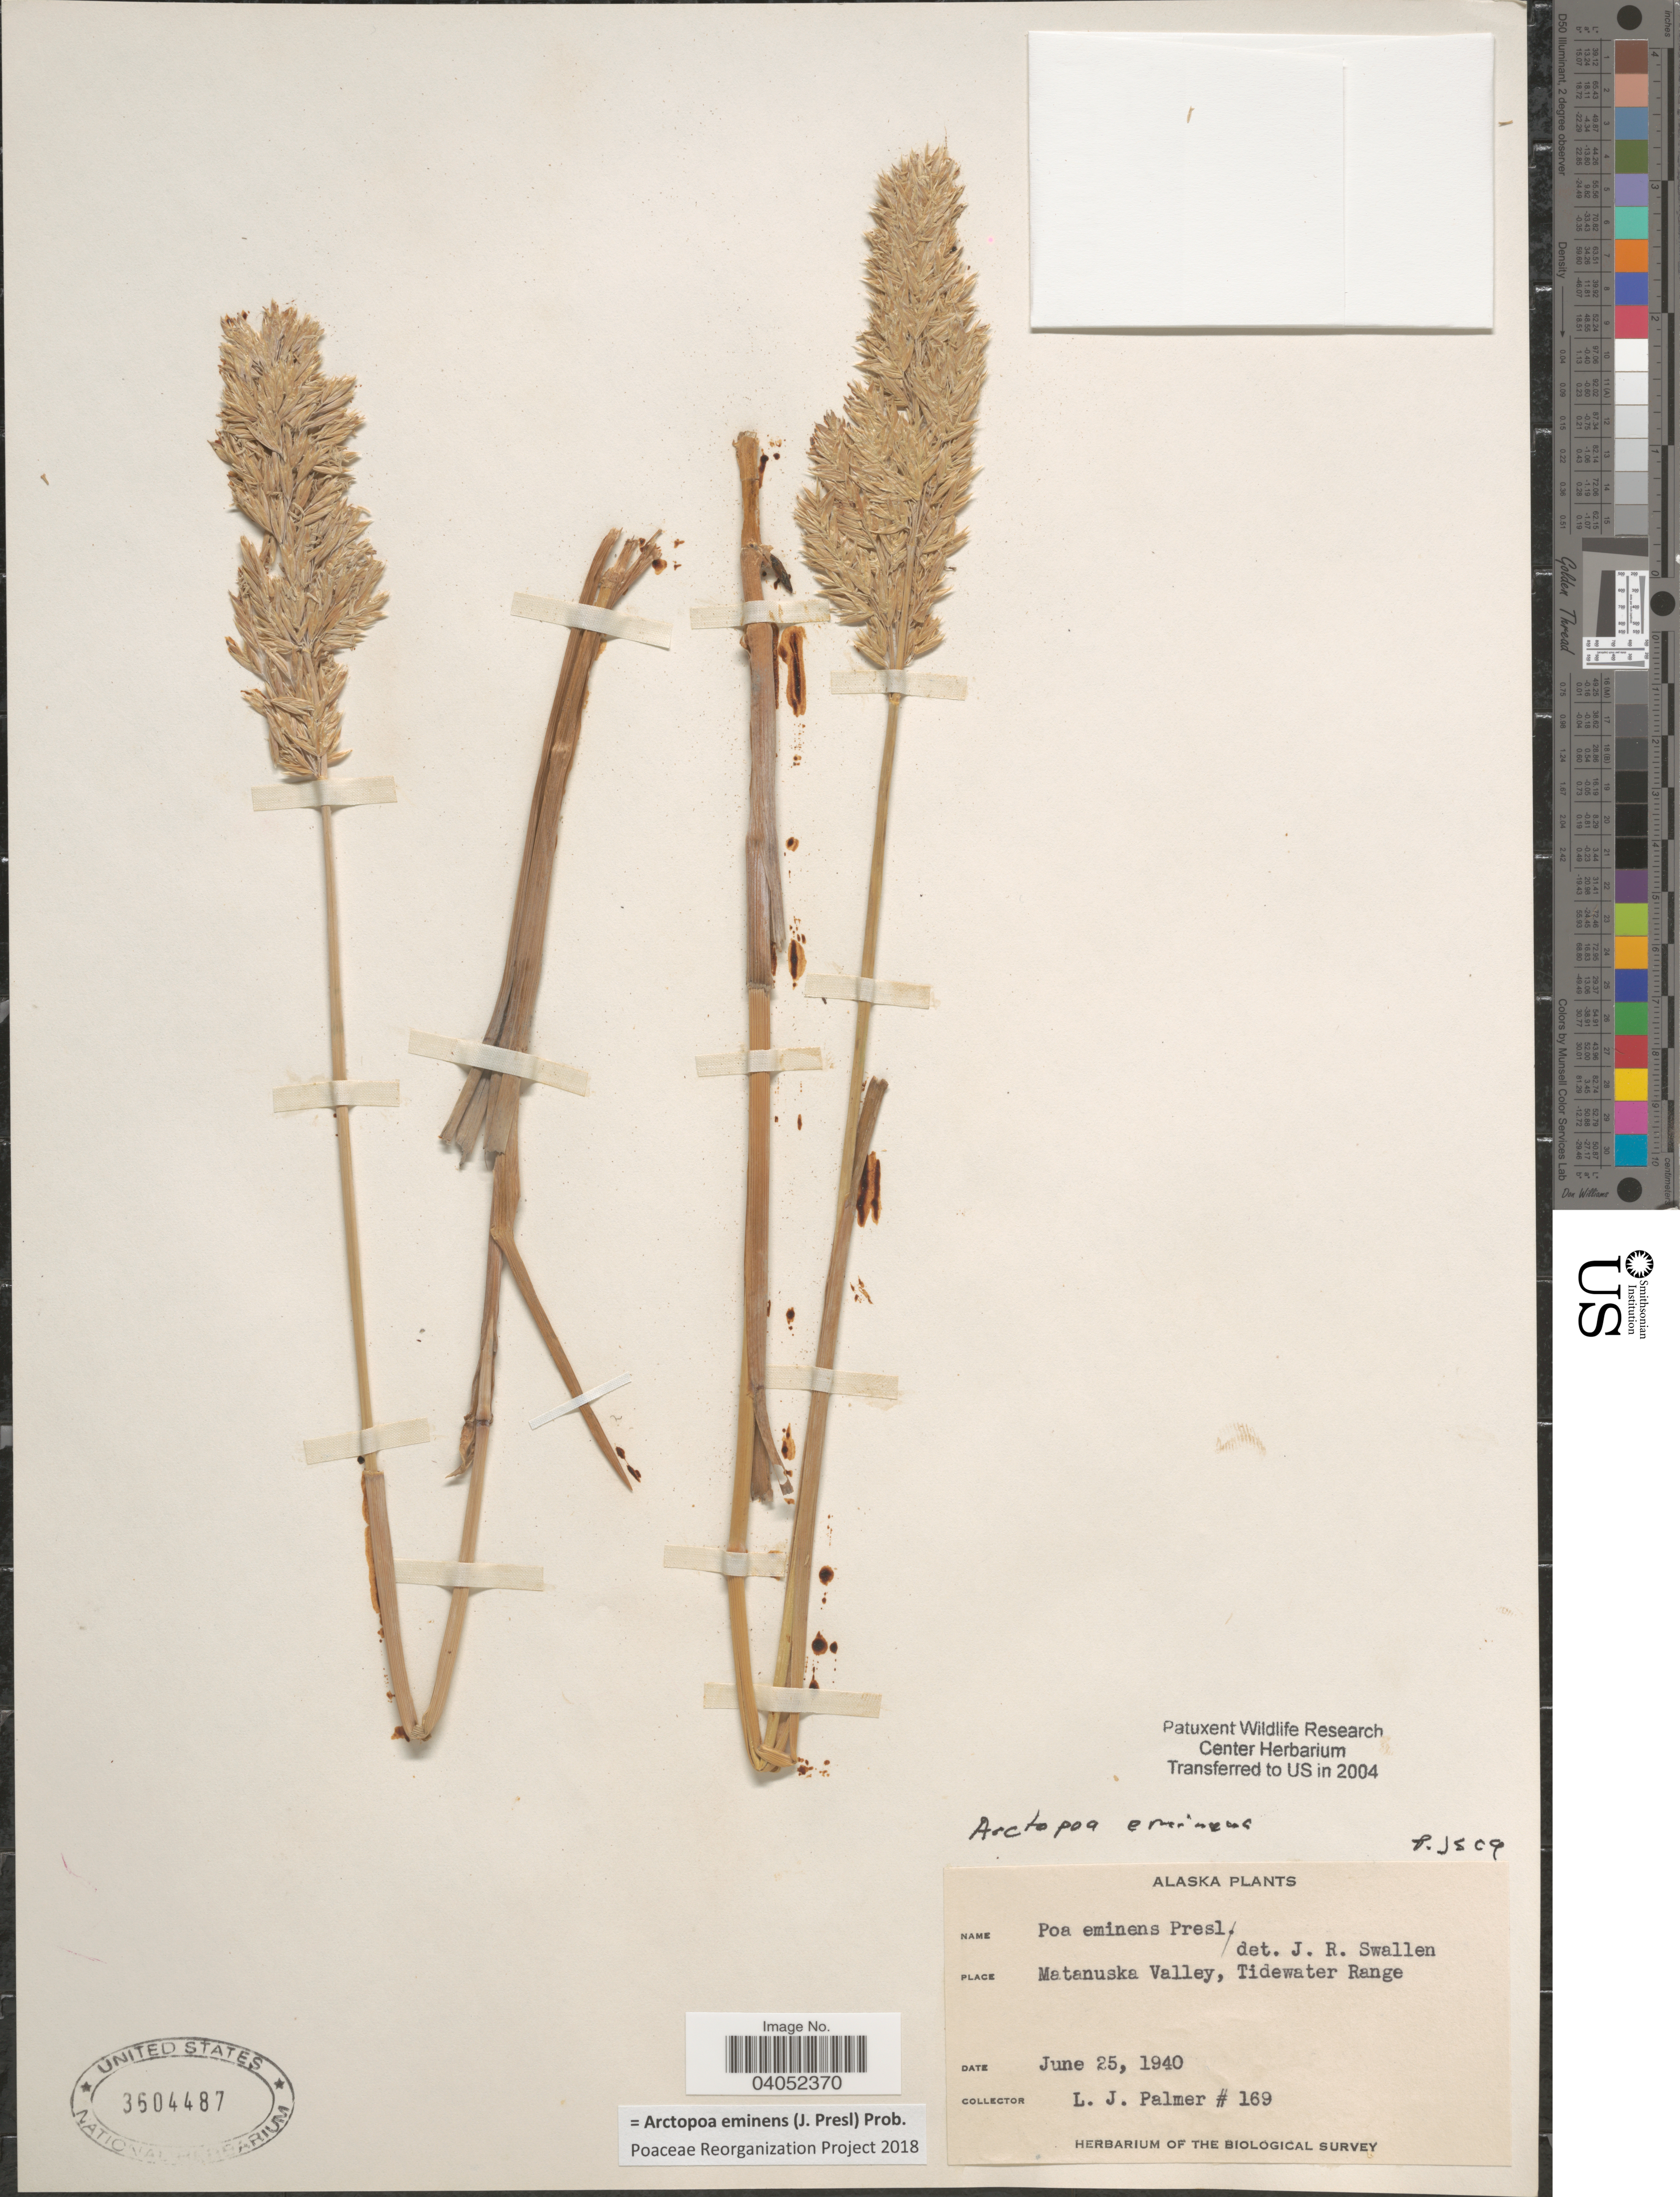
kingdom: Plantae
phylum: Tracheophyta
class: Liliopsida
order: Poales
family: Poaceae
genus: Arctopoa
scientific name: Arctopoa eminens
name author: (J. Presl) Prob.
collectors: L. J. Palmer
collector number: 169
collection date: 1940-06-25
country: United States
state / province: Alaska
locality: Matanuska Valley, Tidewater Range.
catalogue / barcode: US 3604487